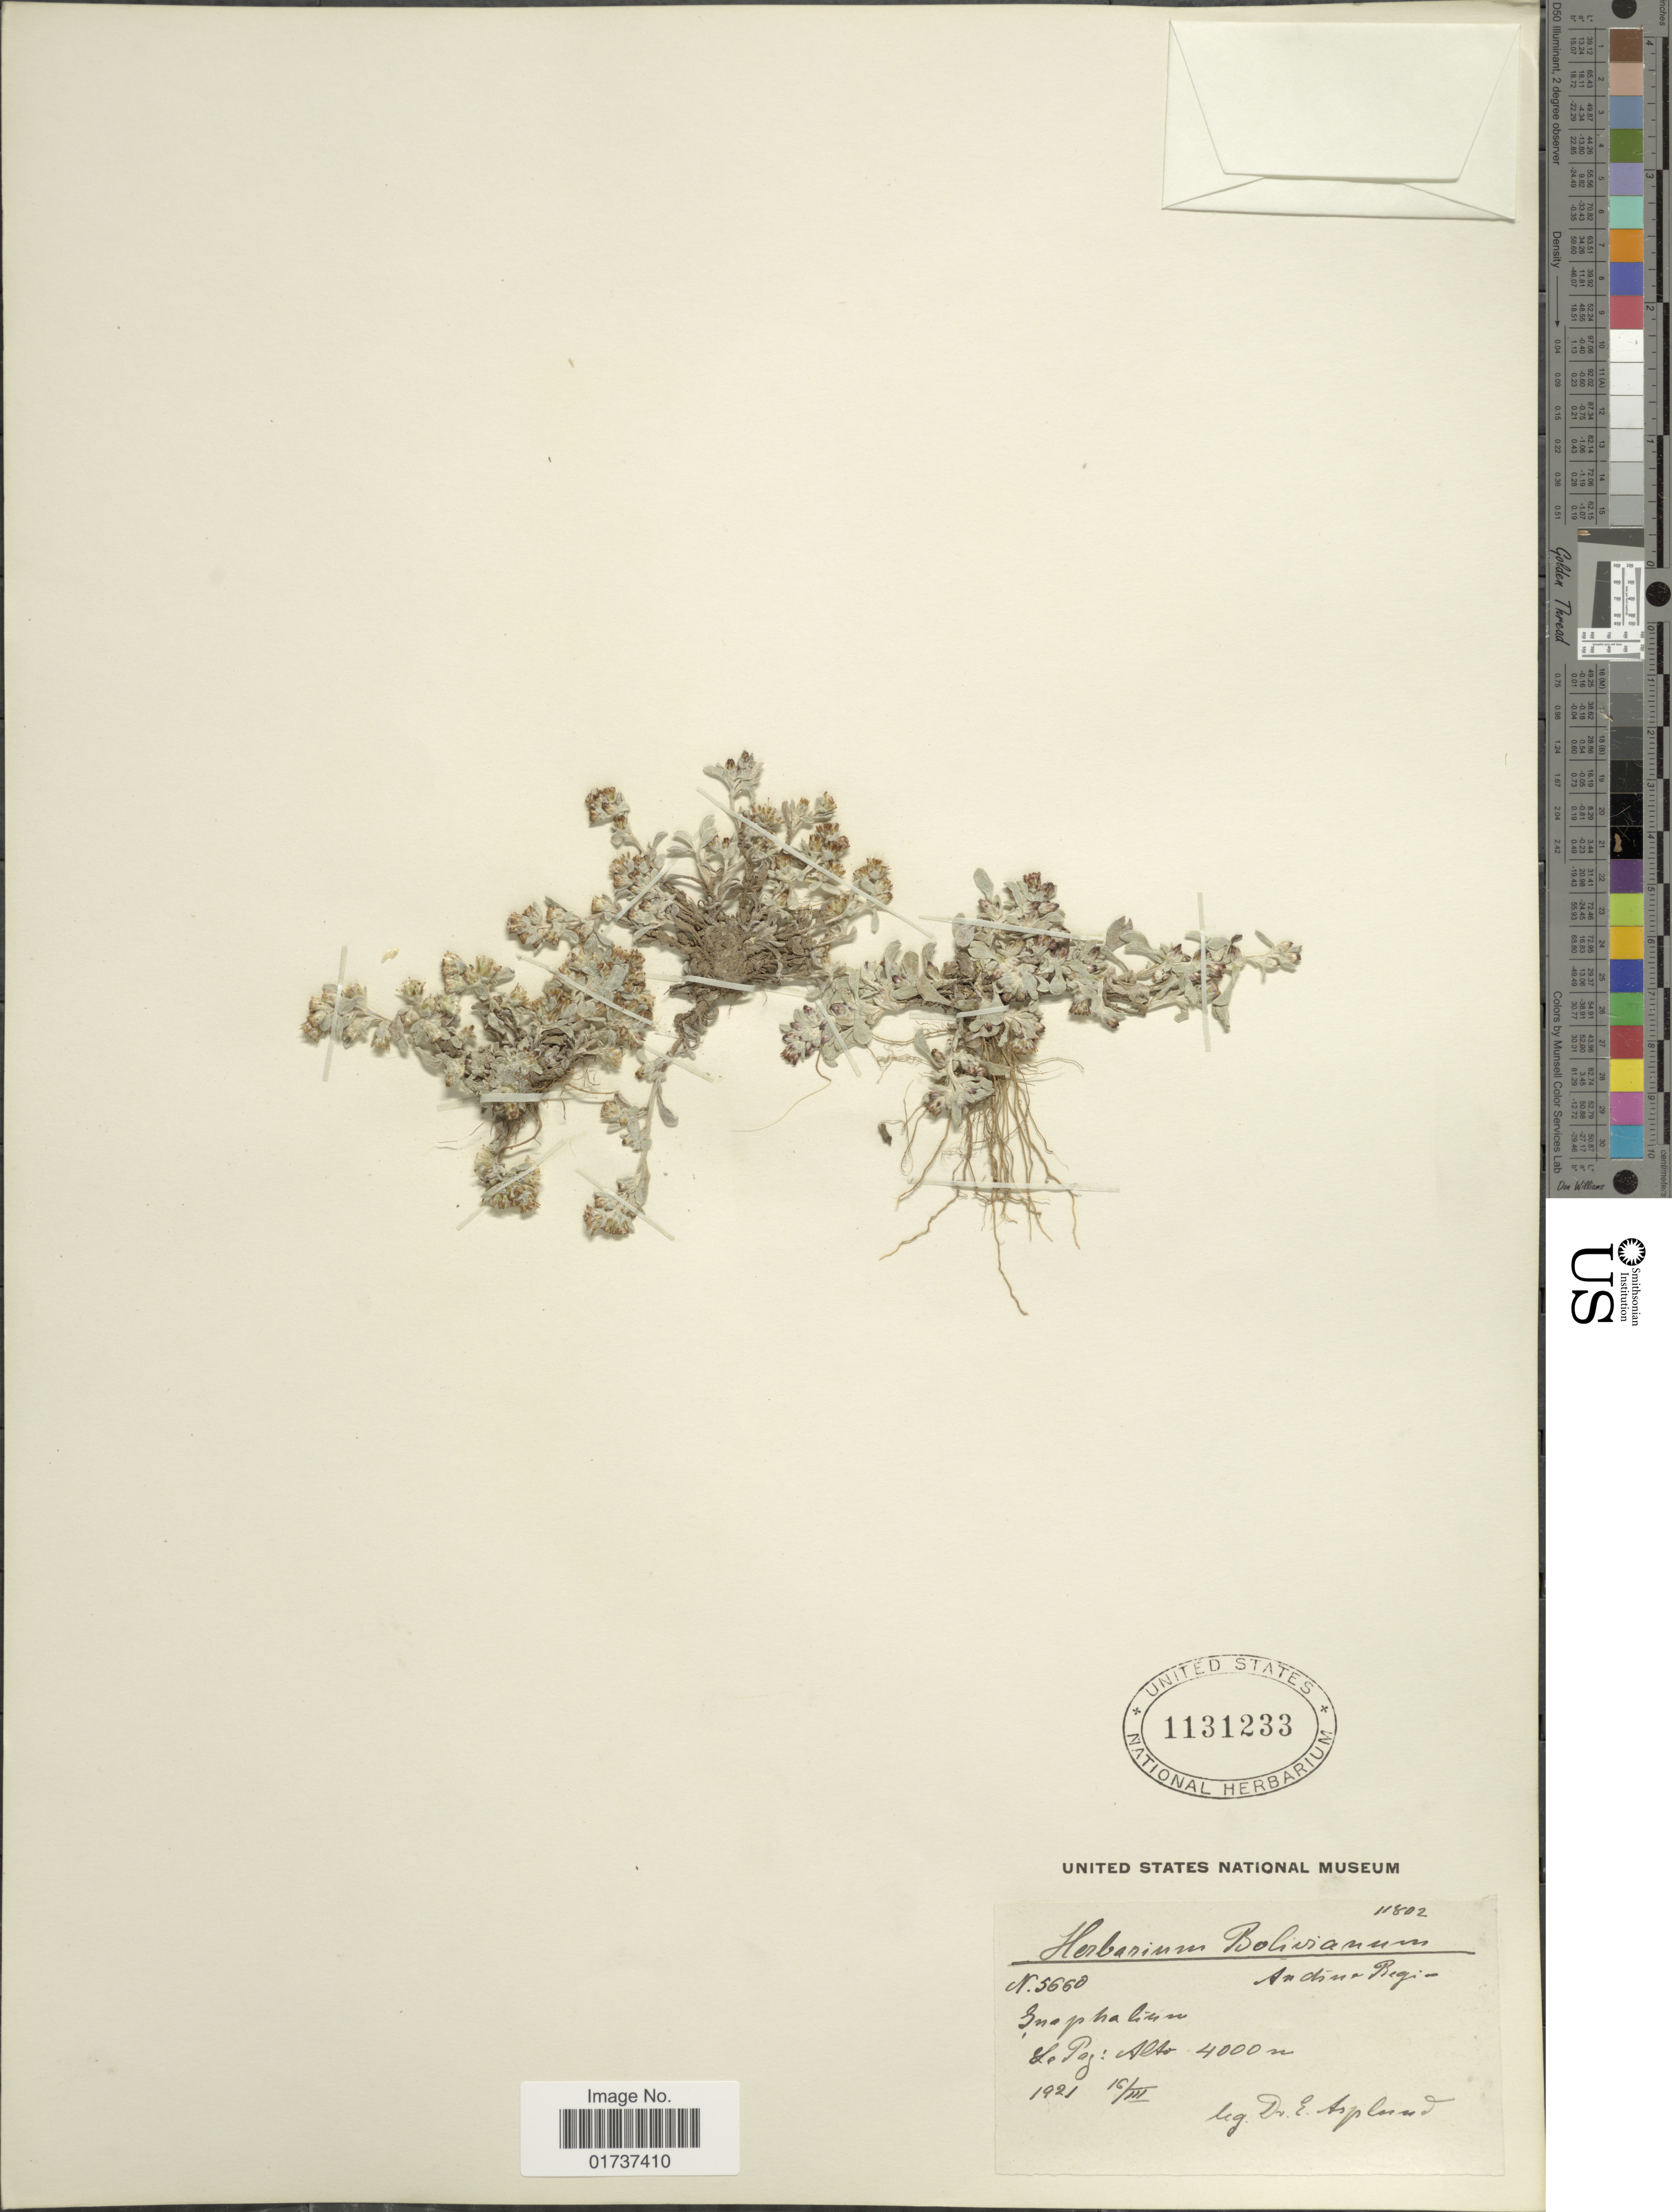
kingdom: Plantae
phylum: Tracheophyta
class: Magnoliopsida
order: Asterales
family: Asteraceae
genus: Gnaphalium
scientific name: Gnaphalium sp.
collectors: E. Asplund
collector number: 5660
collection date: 1921-03-16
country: Bolivia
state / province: La Paz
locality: Andine Region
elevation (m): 4000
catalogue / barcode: US 1131233